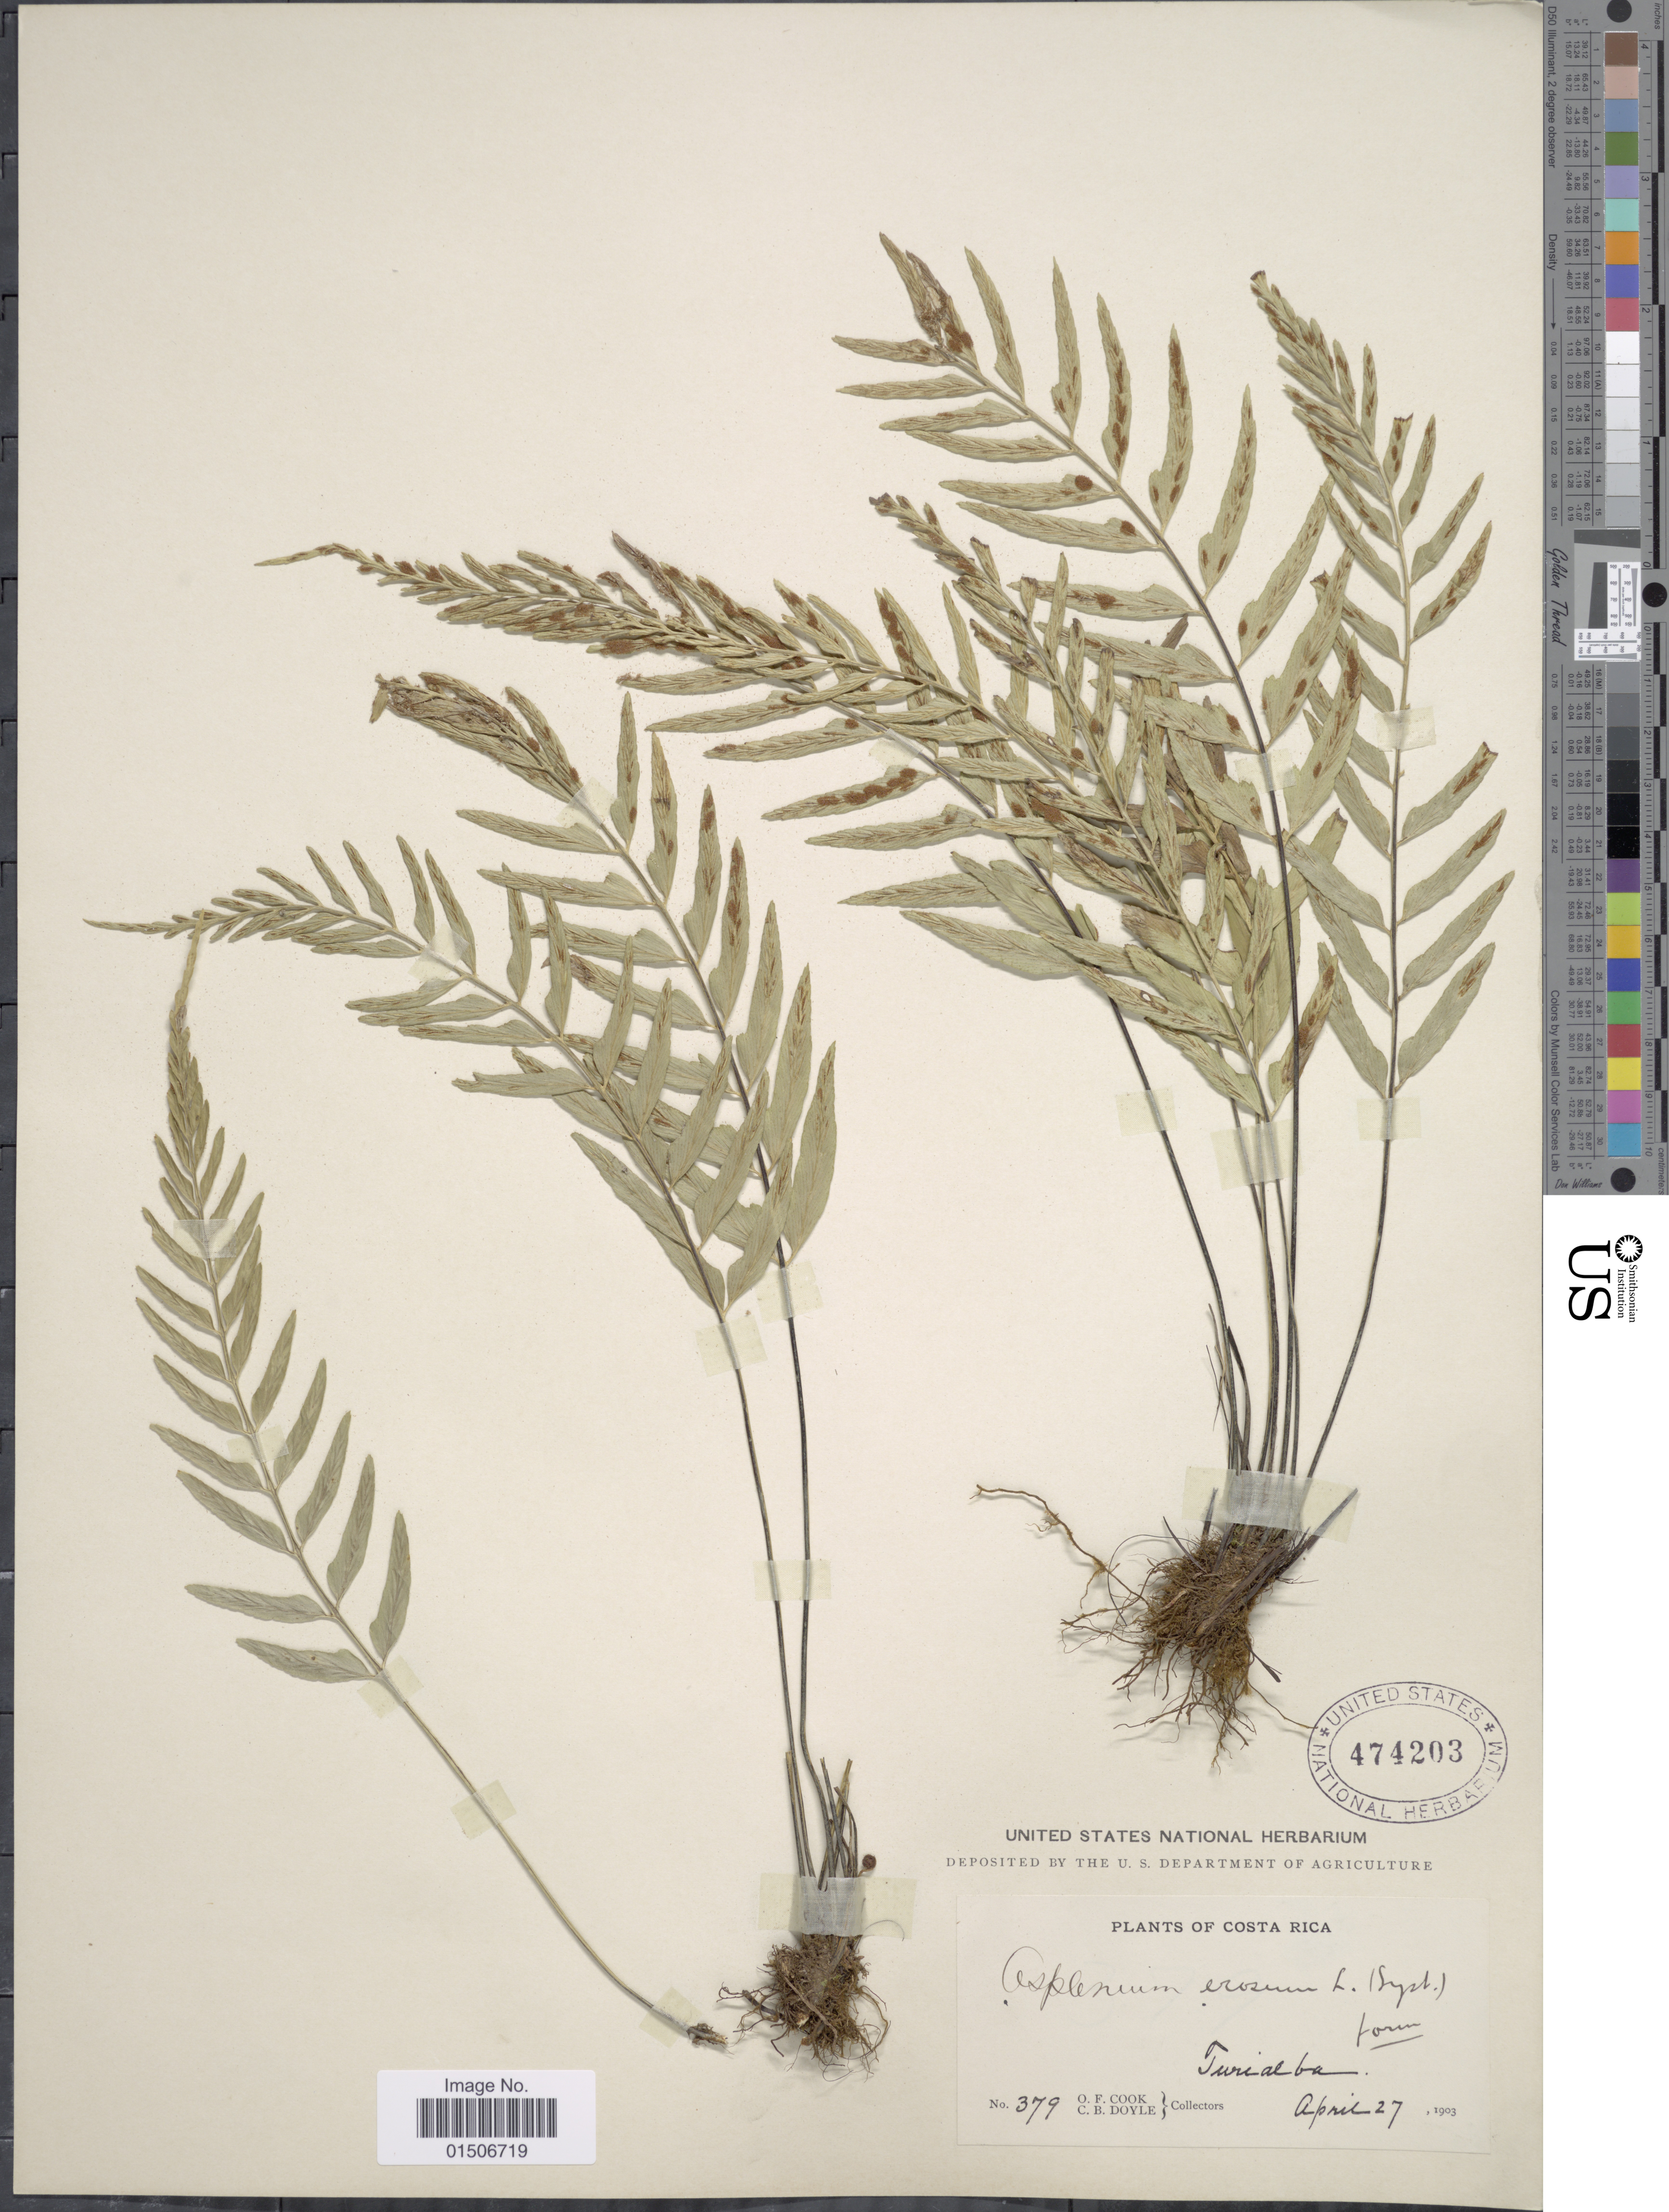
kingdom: Plantae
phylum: Tracheophyta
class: Polypodiopsida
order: Polypodiales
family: Aspleniaceae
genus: Asplenium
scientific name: Asplenium levyi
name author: E. Fourn.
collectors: O. F. Cook & C. Doyle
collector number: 379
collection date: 1903-04-27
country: Costa Rica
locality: Turialba, Costa Rica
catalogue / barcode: US 474203